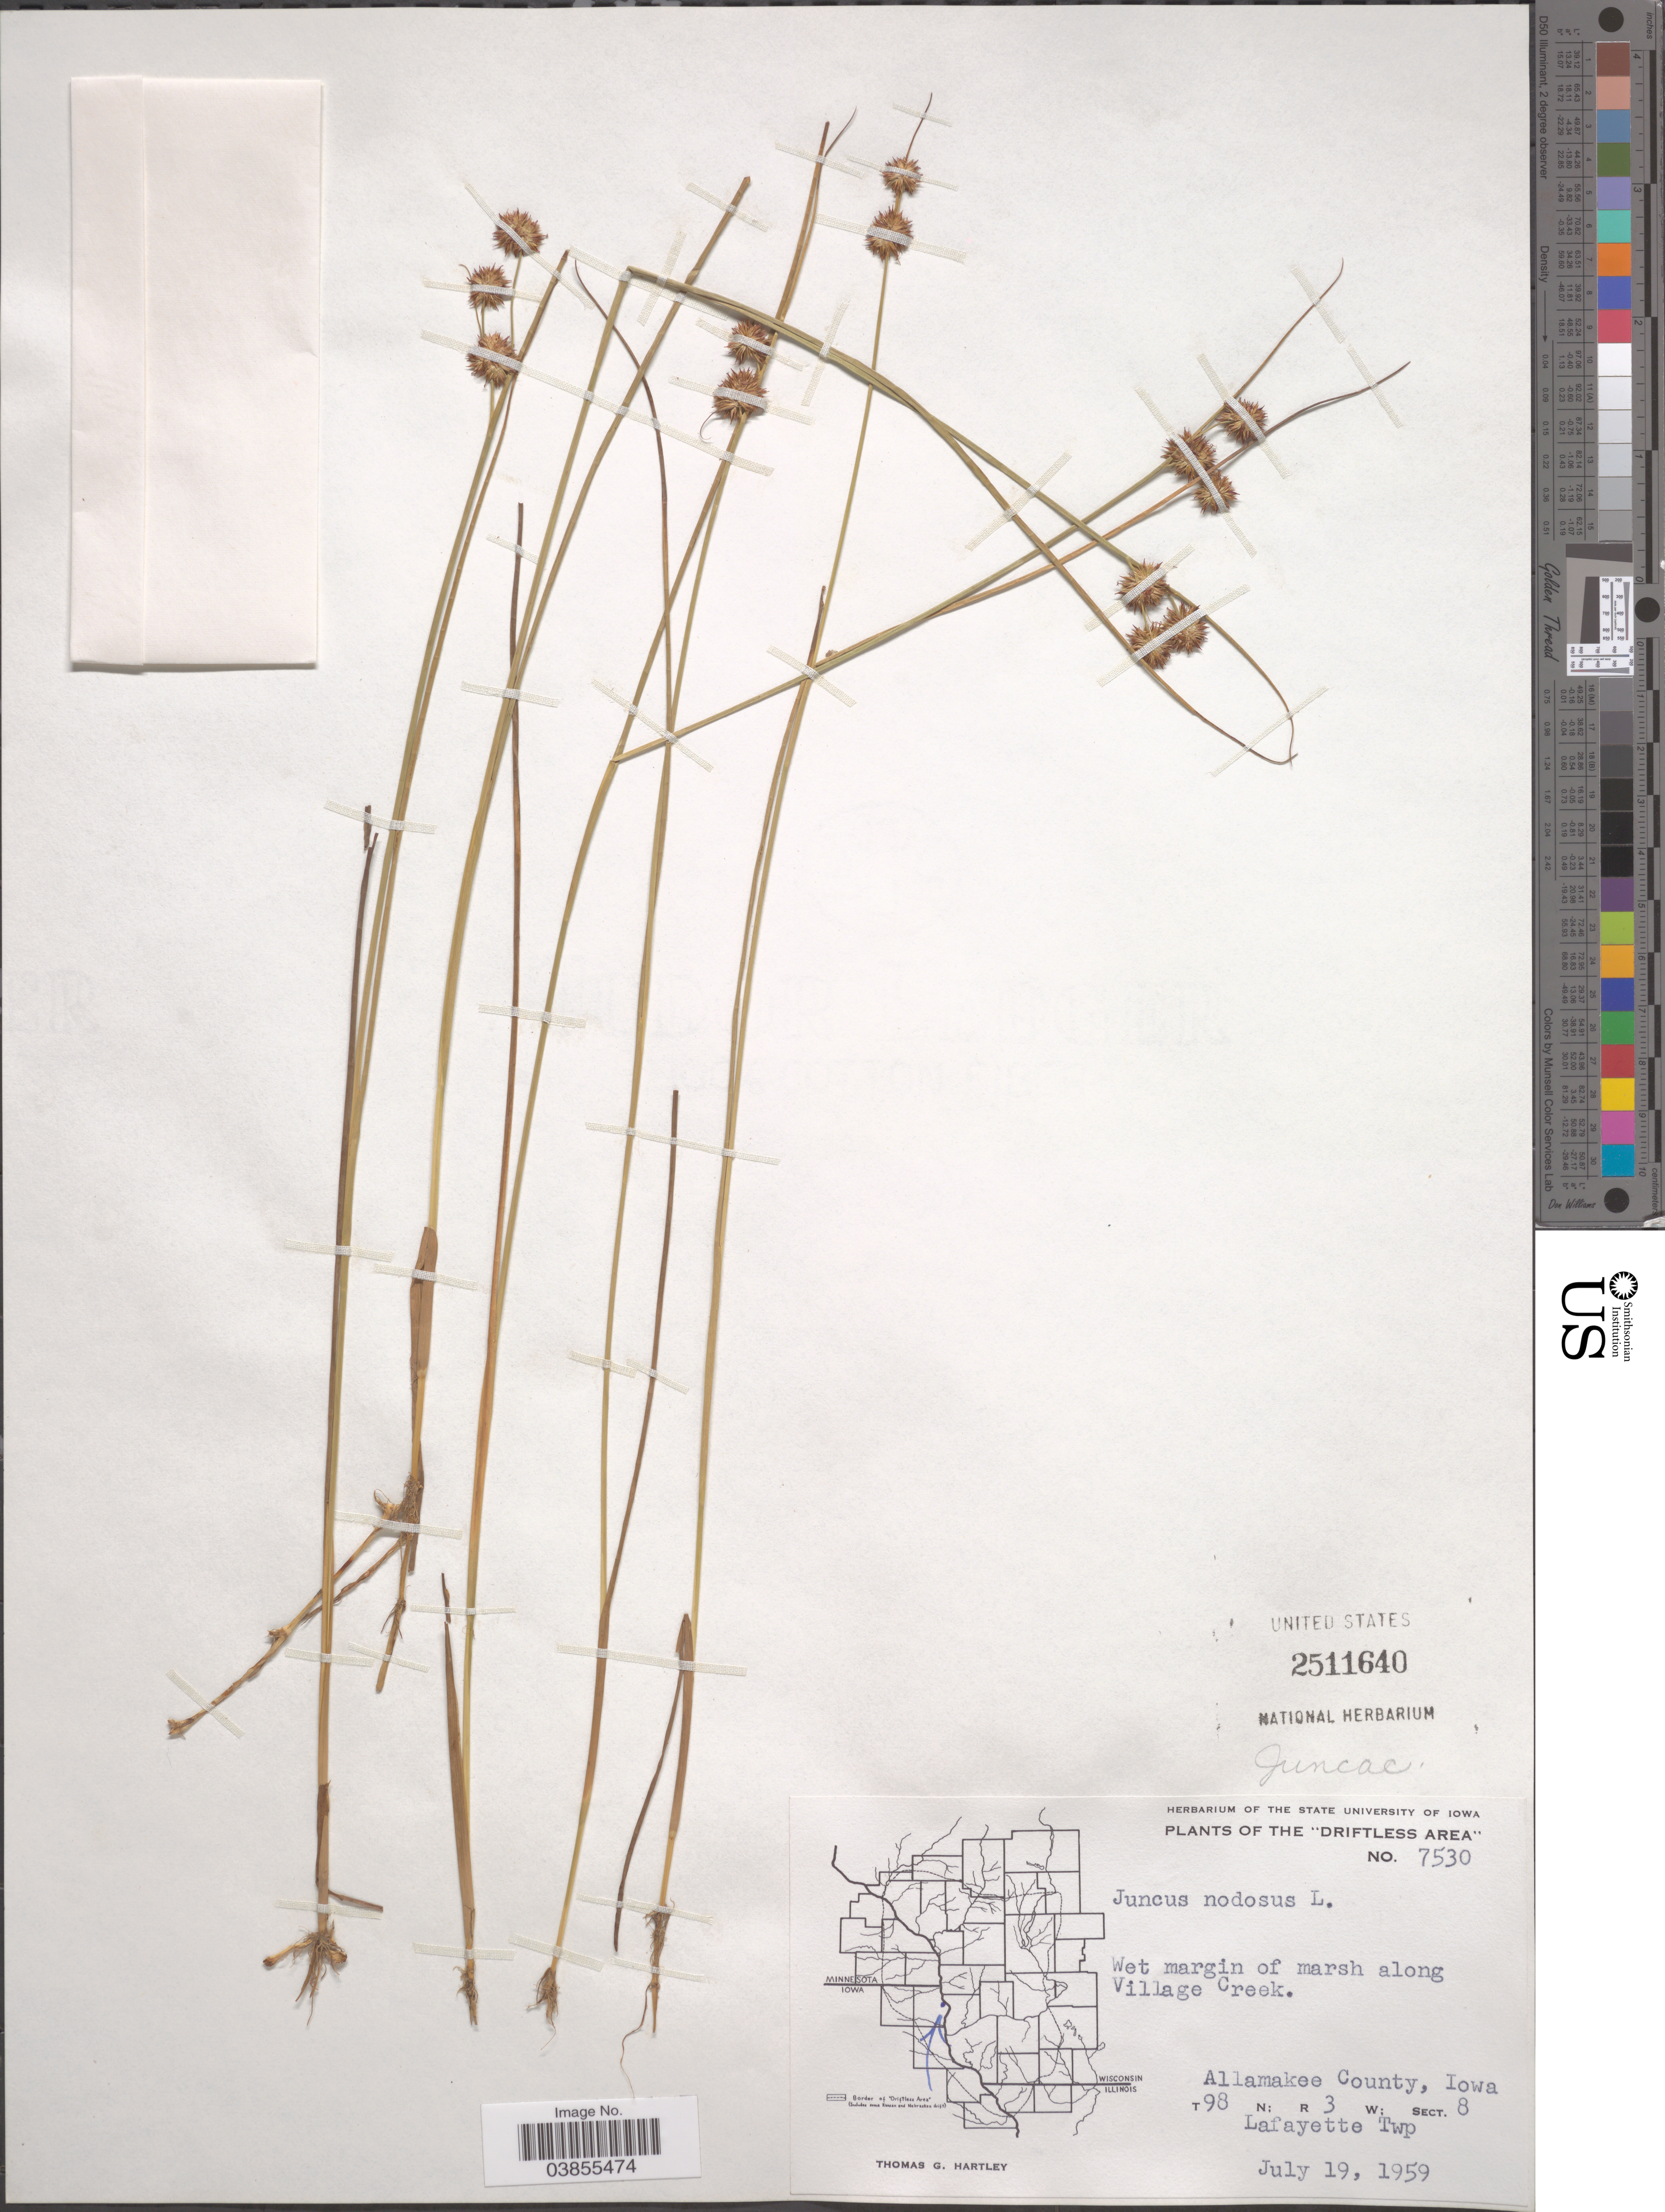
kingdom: Plantae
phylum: Tracheophyta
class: Liliopsida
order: Poales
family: Juncaceae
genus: Juncus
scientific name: Juncus nodosus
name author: L.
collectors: T. G. Hartley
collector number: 7530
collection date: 1959-07-19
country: United States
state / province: Iowa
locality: The "Driftless Area". Wet margin of marsh along Village Creek. Allamakee County. T 98 N; R 3 W; Sect. 8. Lafayette Twp.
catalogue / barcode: US 2511640